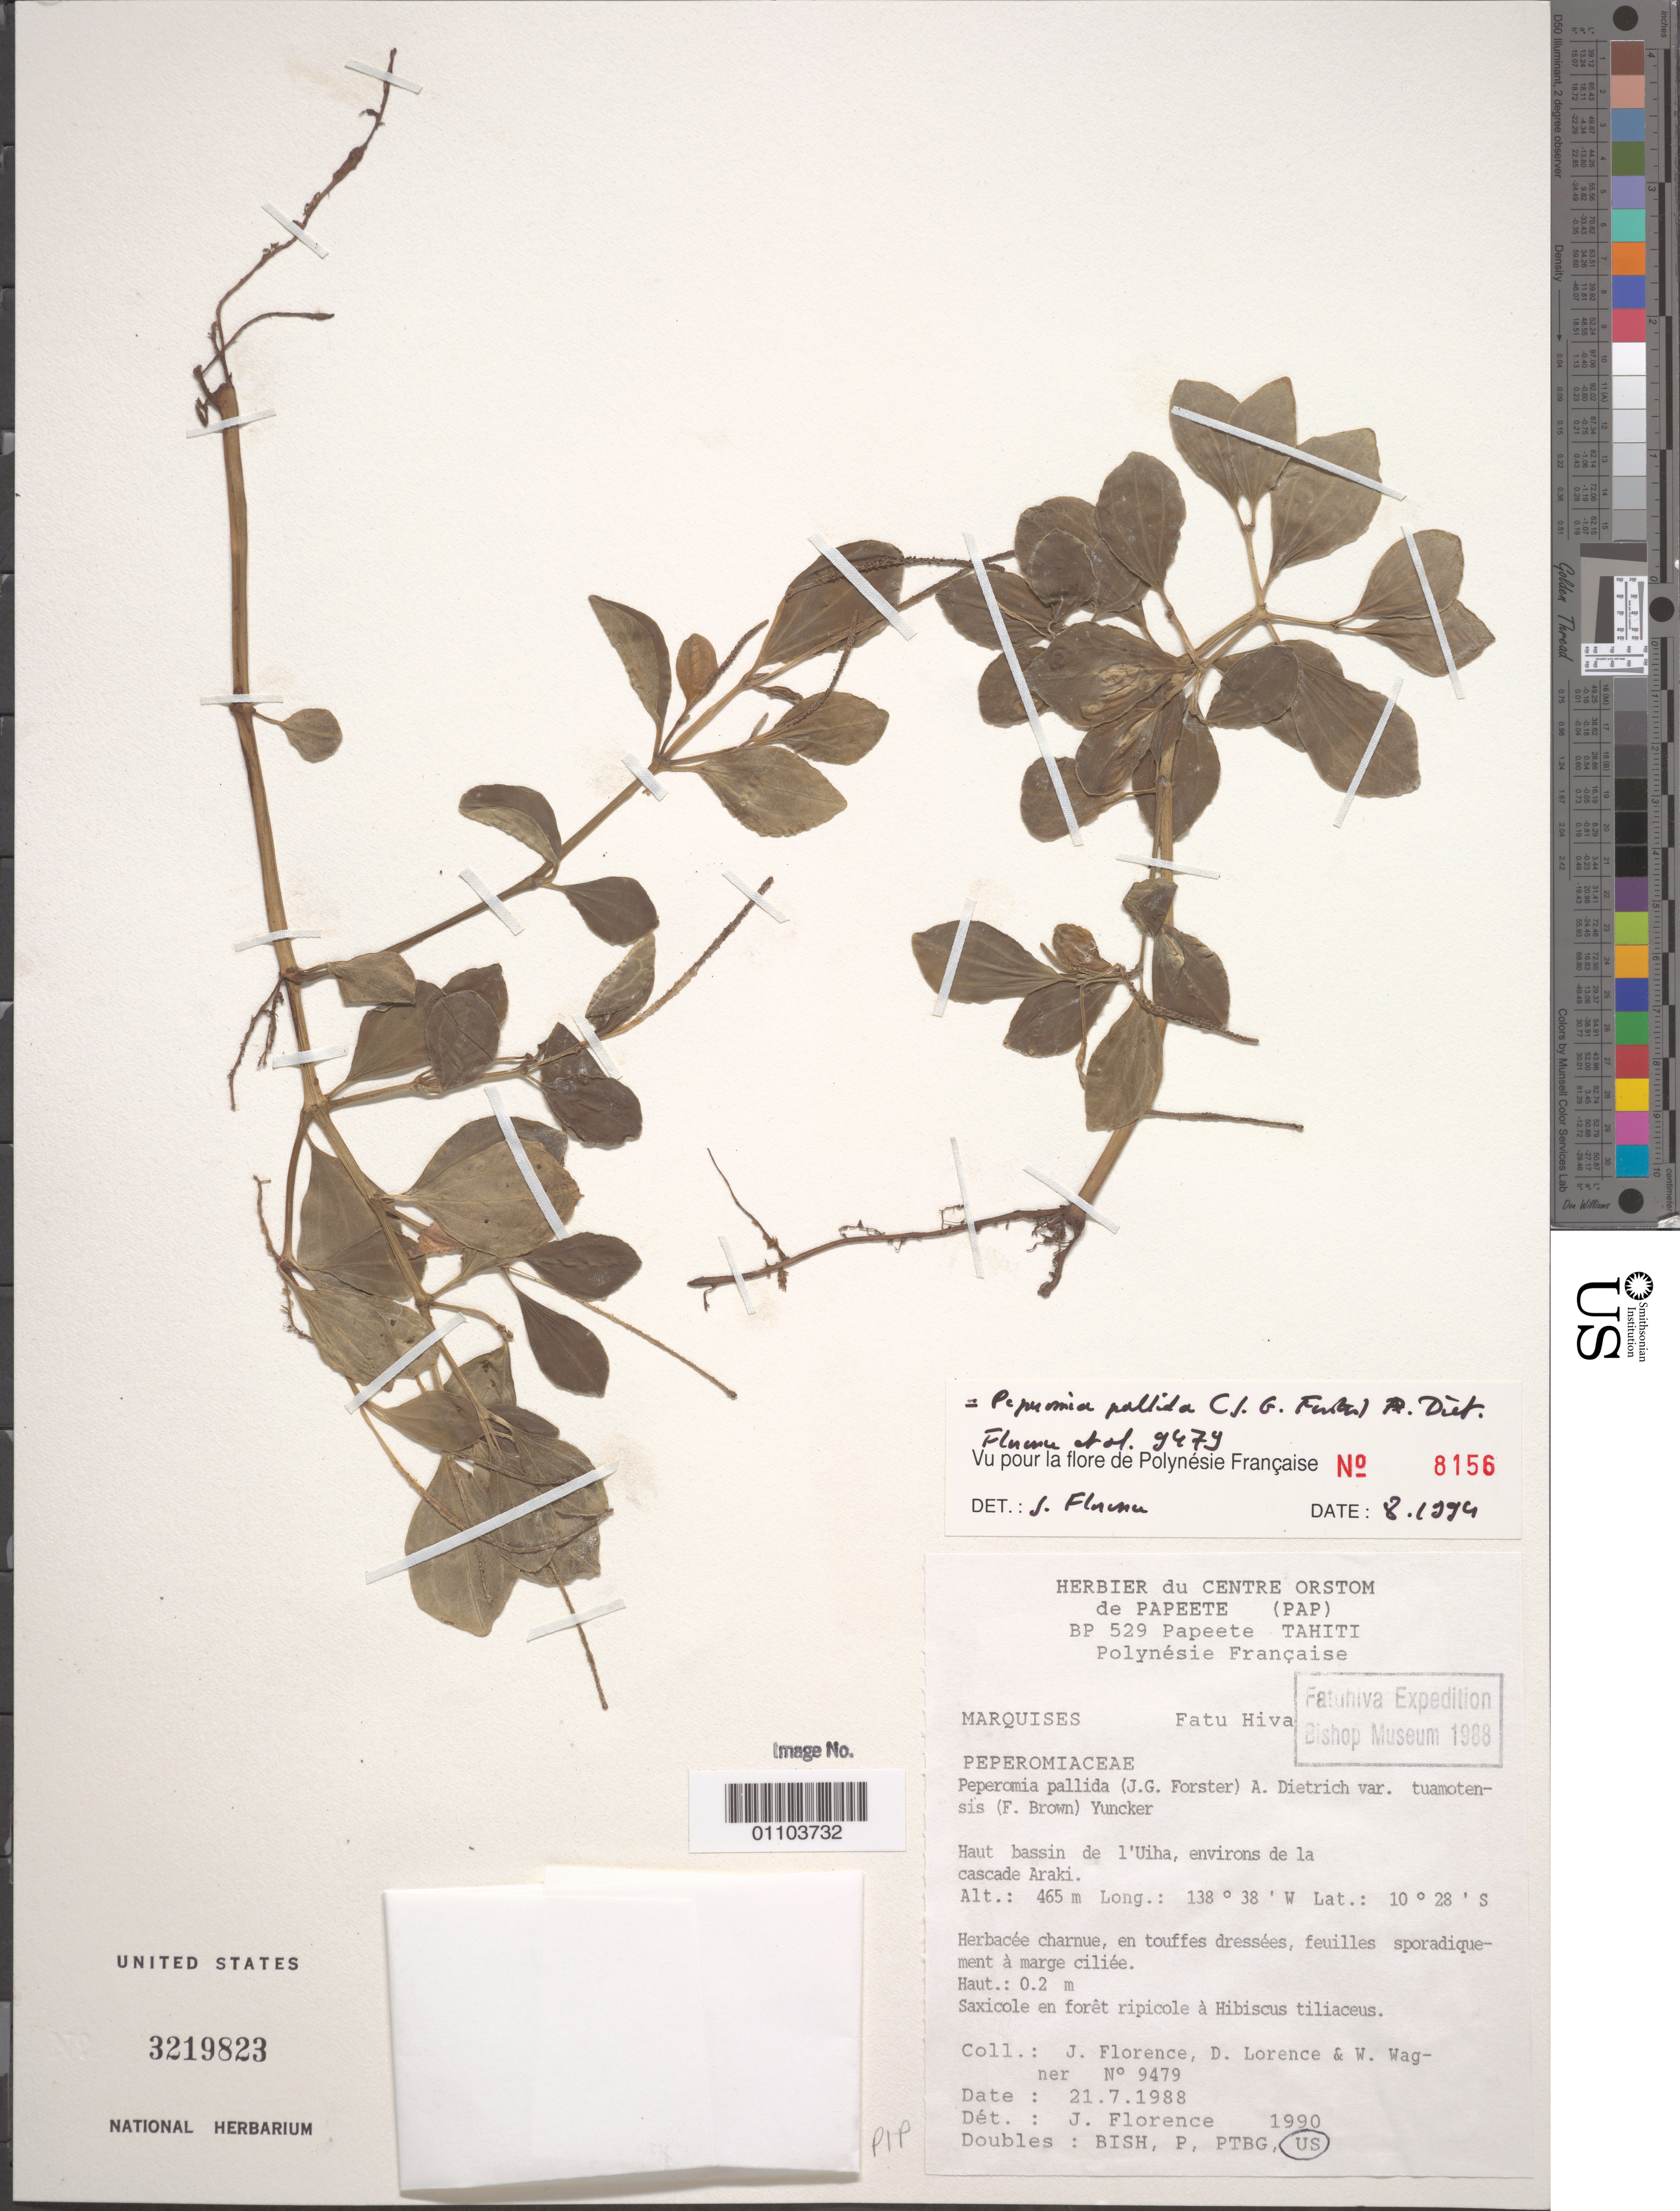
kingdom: Plantae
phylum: Tracheophyta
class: Magnoliopsida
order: Piperales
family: Piperaceae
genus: Peperomia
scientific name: Peperomia pallida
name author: (G. Forst.) Dietr.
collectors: J. Florence, D. Lorence & W. L. Wagner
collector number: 9479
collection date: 1988-07-21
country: French Polynesia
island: Fatu Hiva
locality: Haut bassin de l'Uiha, environs de la cascade Araki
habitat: Saxicole en forêt ripicole à Hibiscus tiliaceus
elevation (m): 465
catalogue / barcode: US 3219823